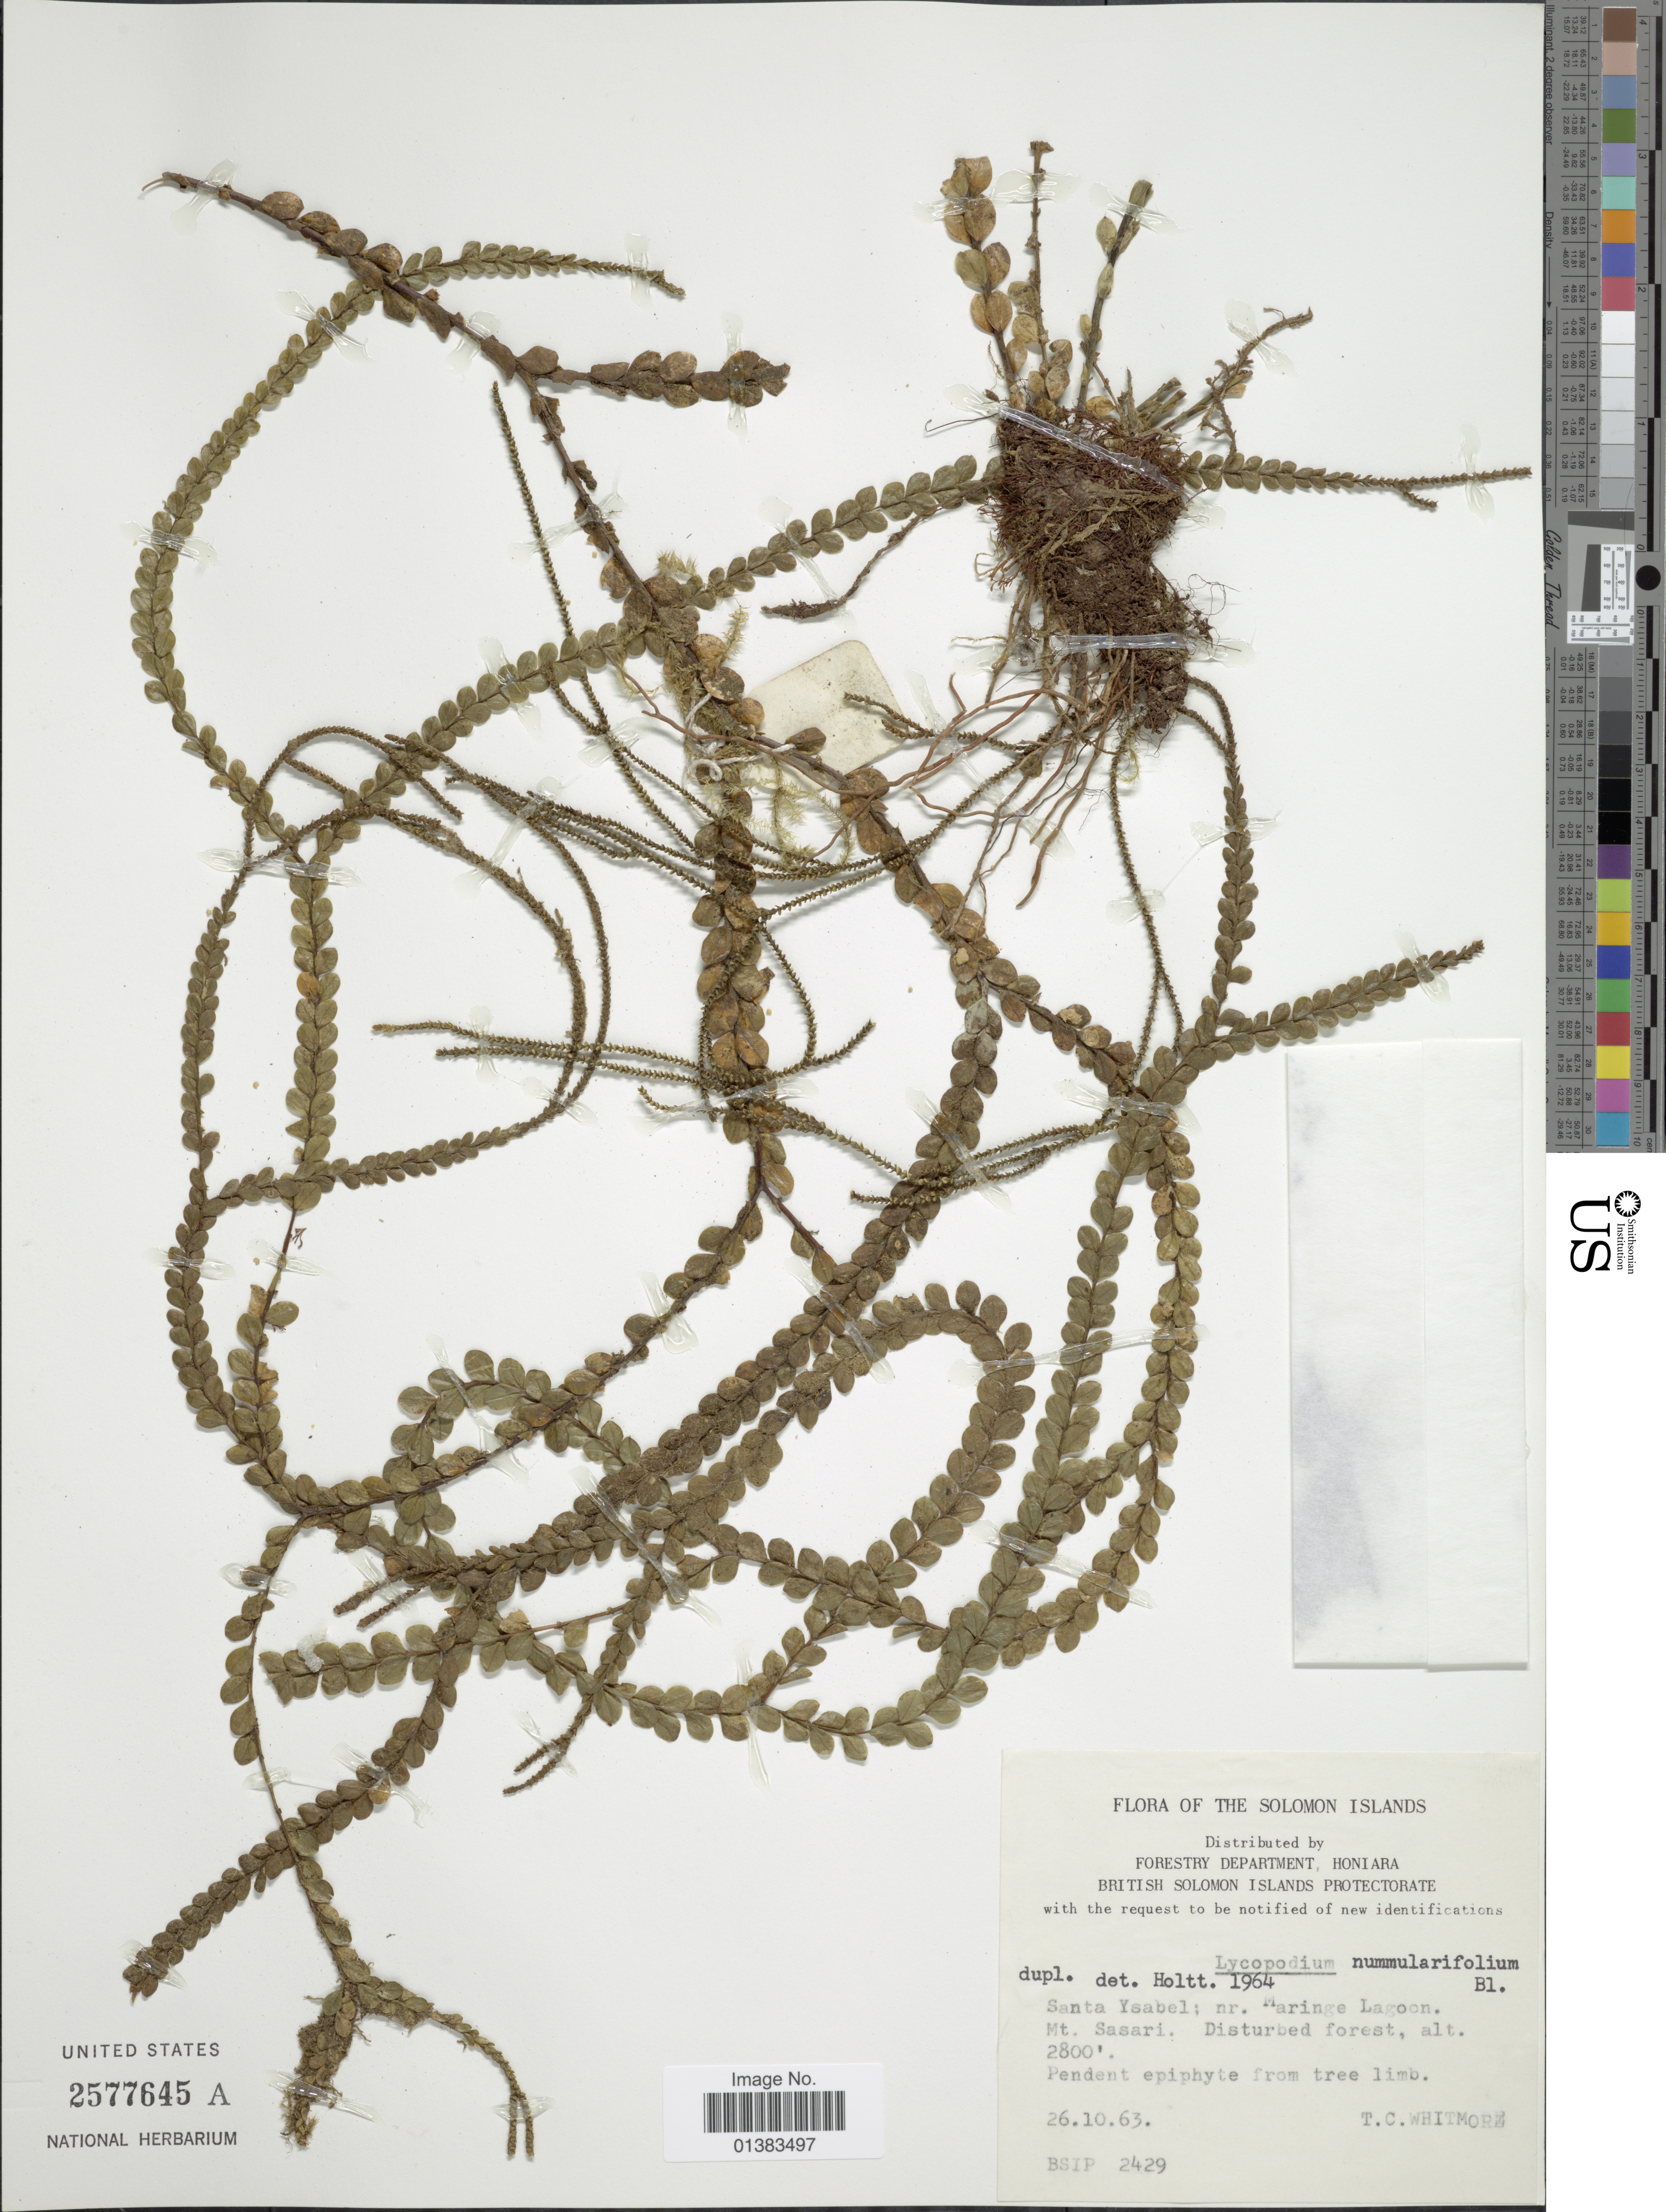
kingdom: Plantae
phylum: Tracheophyta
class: Lycopodiopsida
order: Lycopodiales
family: Lycopodiaceae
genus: Phlegmariurus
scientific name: Phlegmariurus nummulariifolius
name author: (Blume) Ching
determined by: Field, A. R.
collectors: T. C. Whitmore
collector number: BSIP 2429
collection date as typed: Transcribed d/m/y: 26/10/63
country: Solomon Islands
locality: Santa Ysabel: nr. Maringe Lagoon, Mt. Sasari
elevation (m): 853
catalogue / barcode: US 2577645A